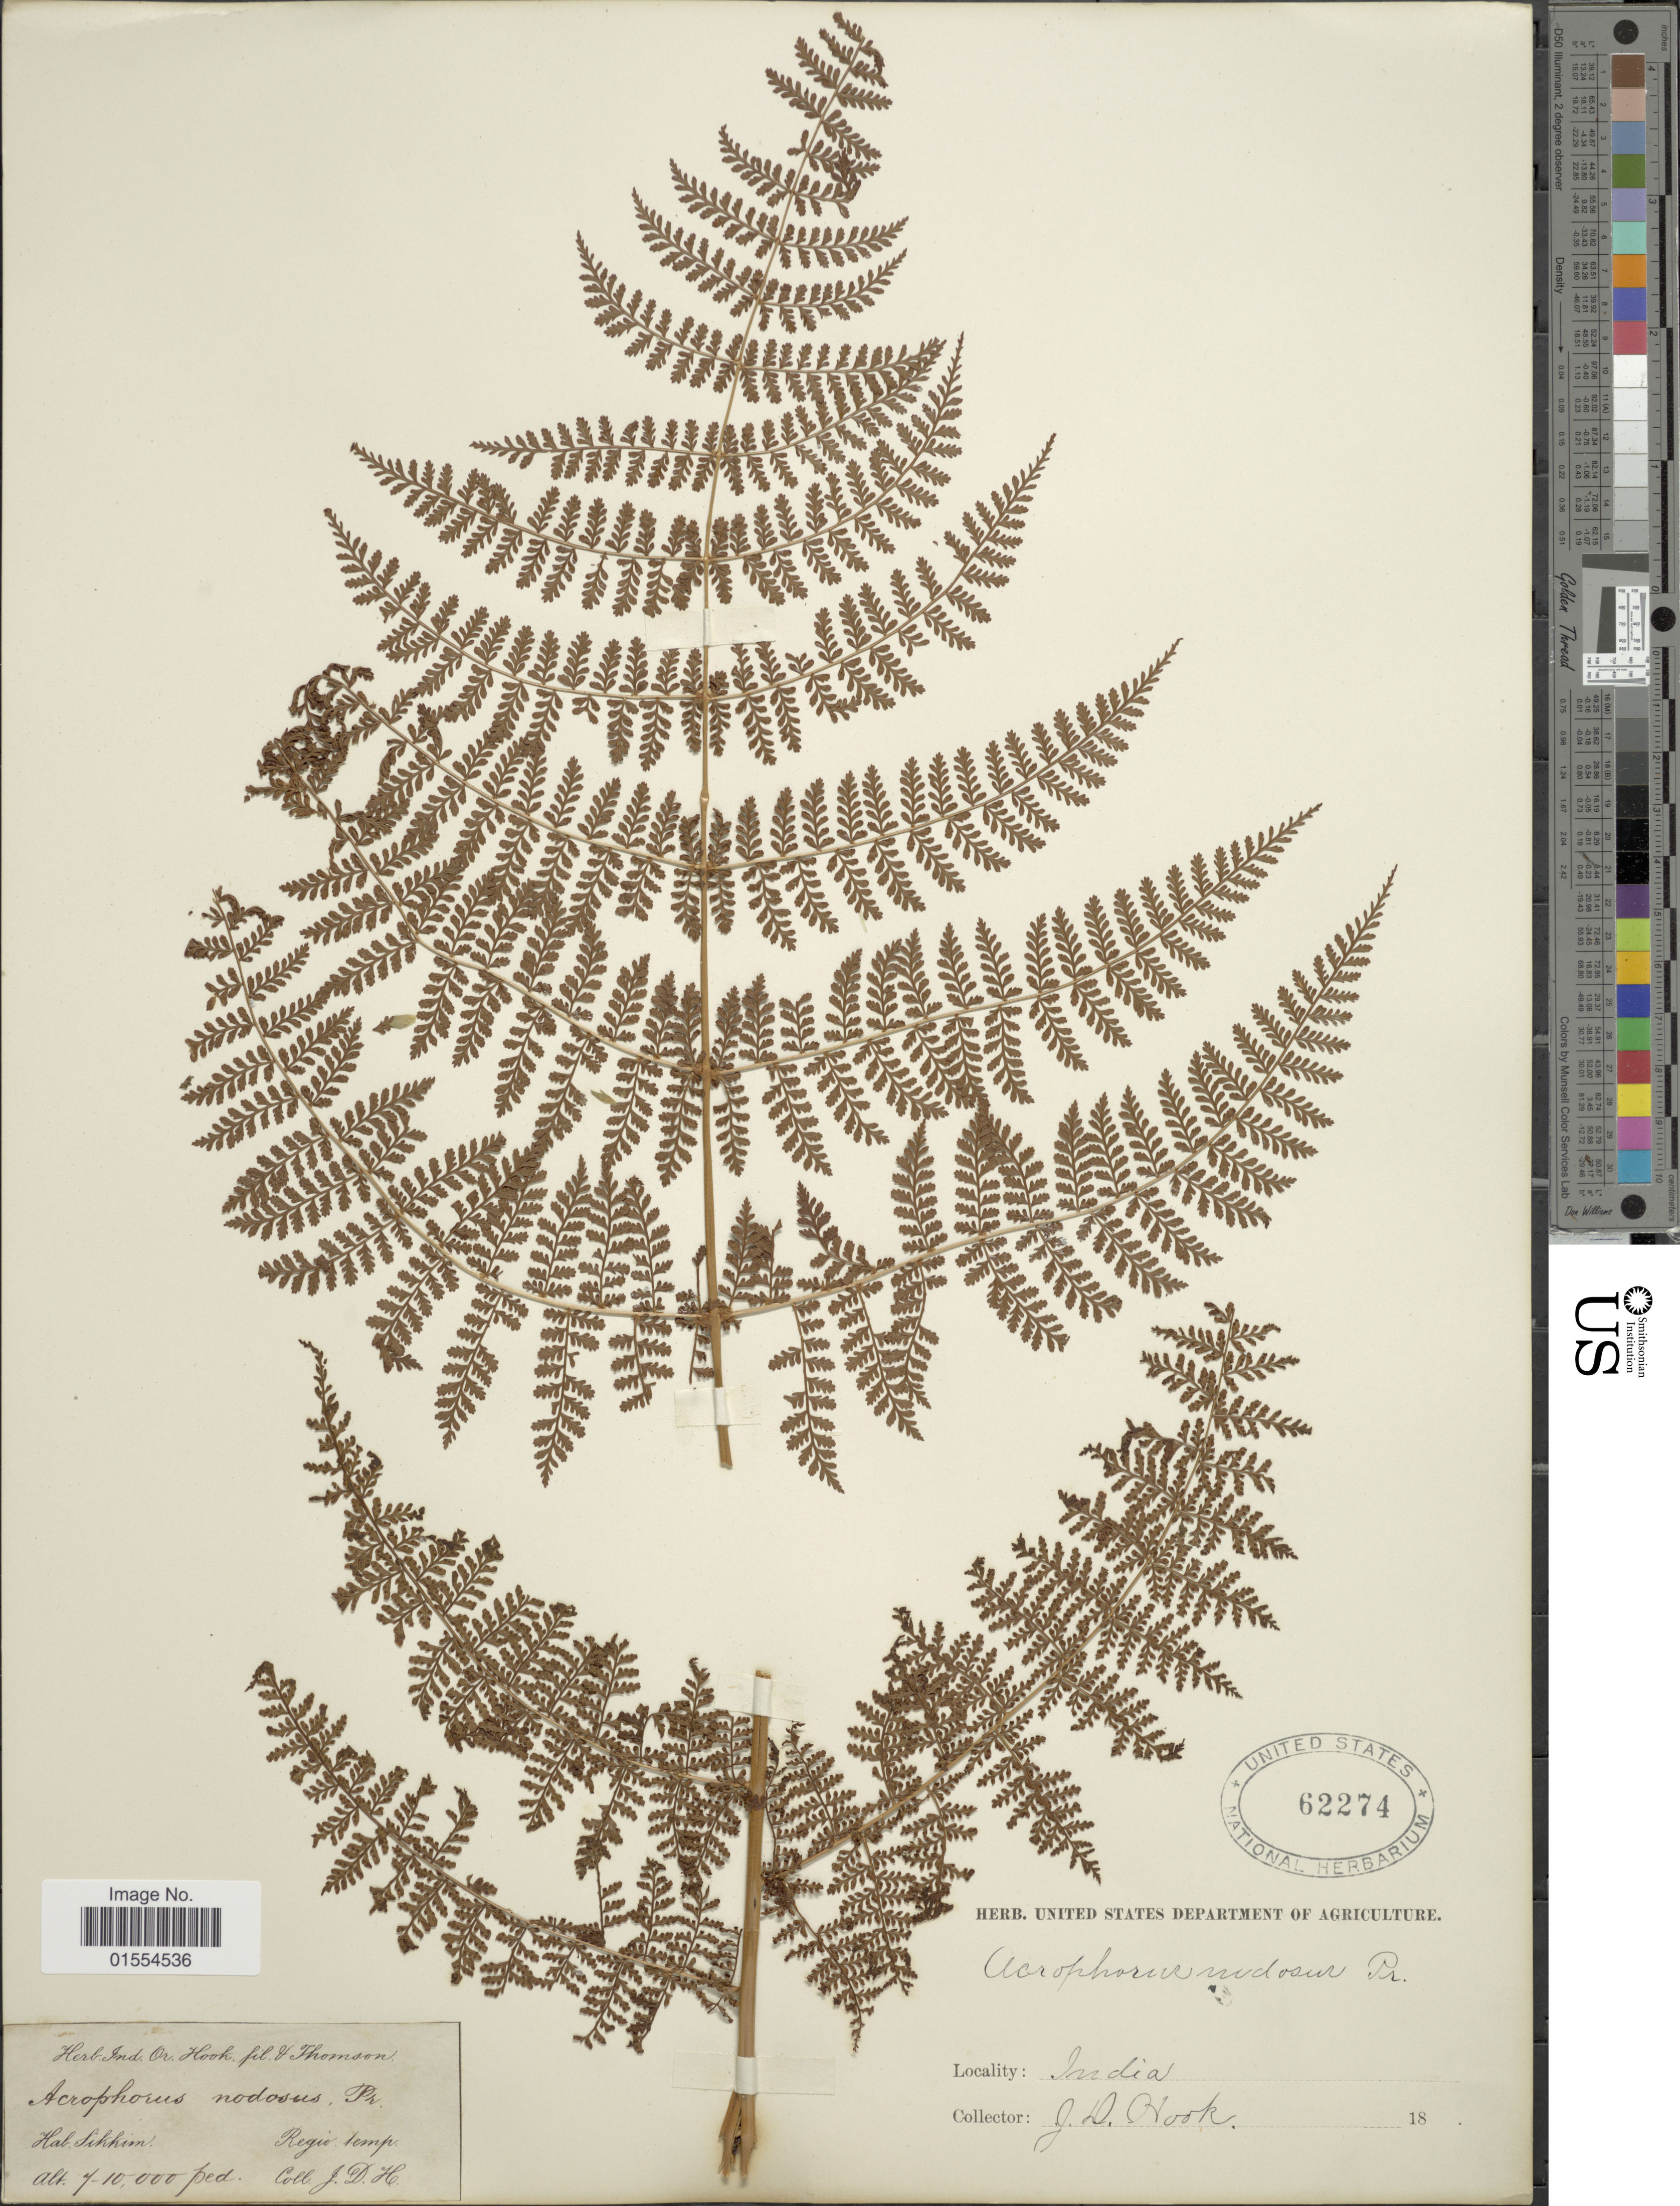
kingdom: Plantae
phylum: Tracheophyta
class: Polypodiopsida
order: Polypodiales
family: Dryopteridaceae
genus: Dryopteris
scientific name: Dryopteris nodosa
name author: (C. Presl) Li Bing Zhang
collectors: J. D. Hooker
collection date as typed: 18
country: India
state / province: Sikkim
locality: Sikkim, India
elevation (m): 2134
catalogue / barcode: US 62274